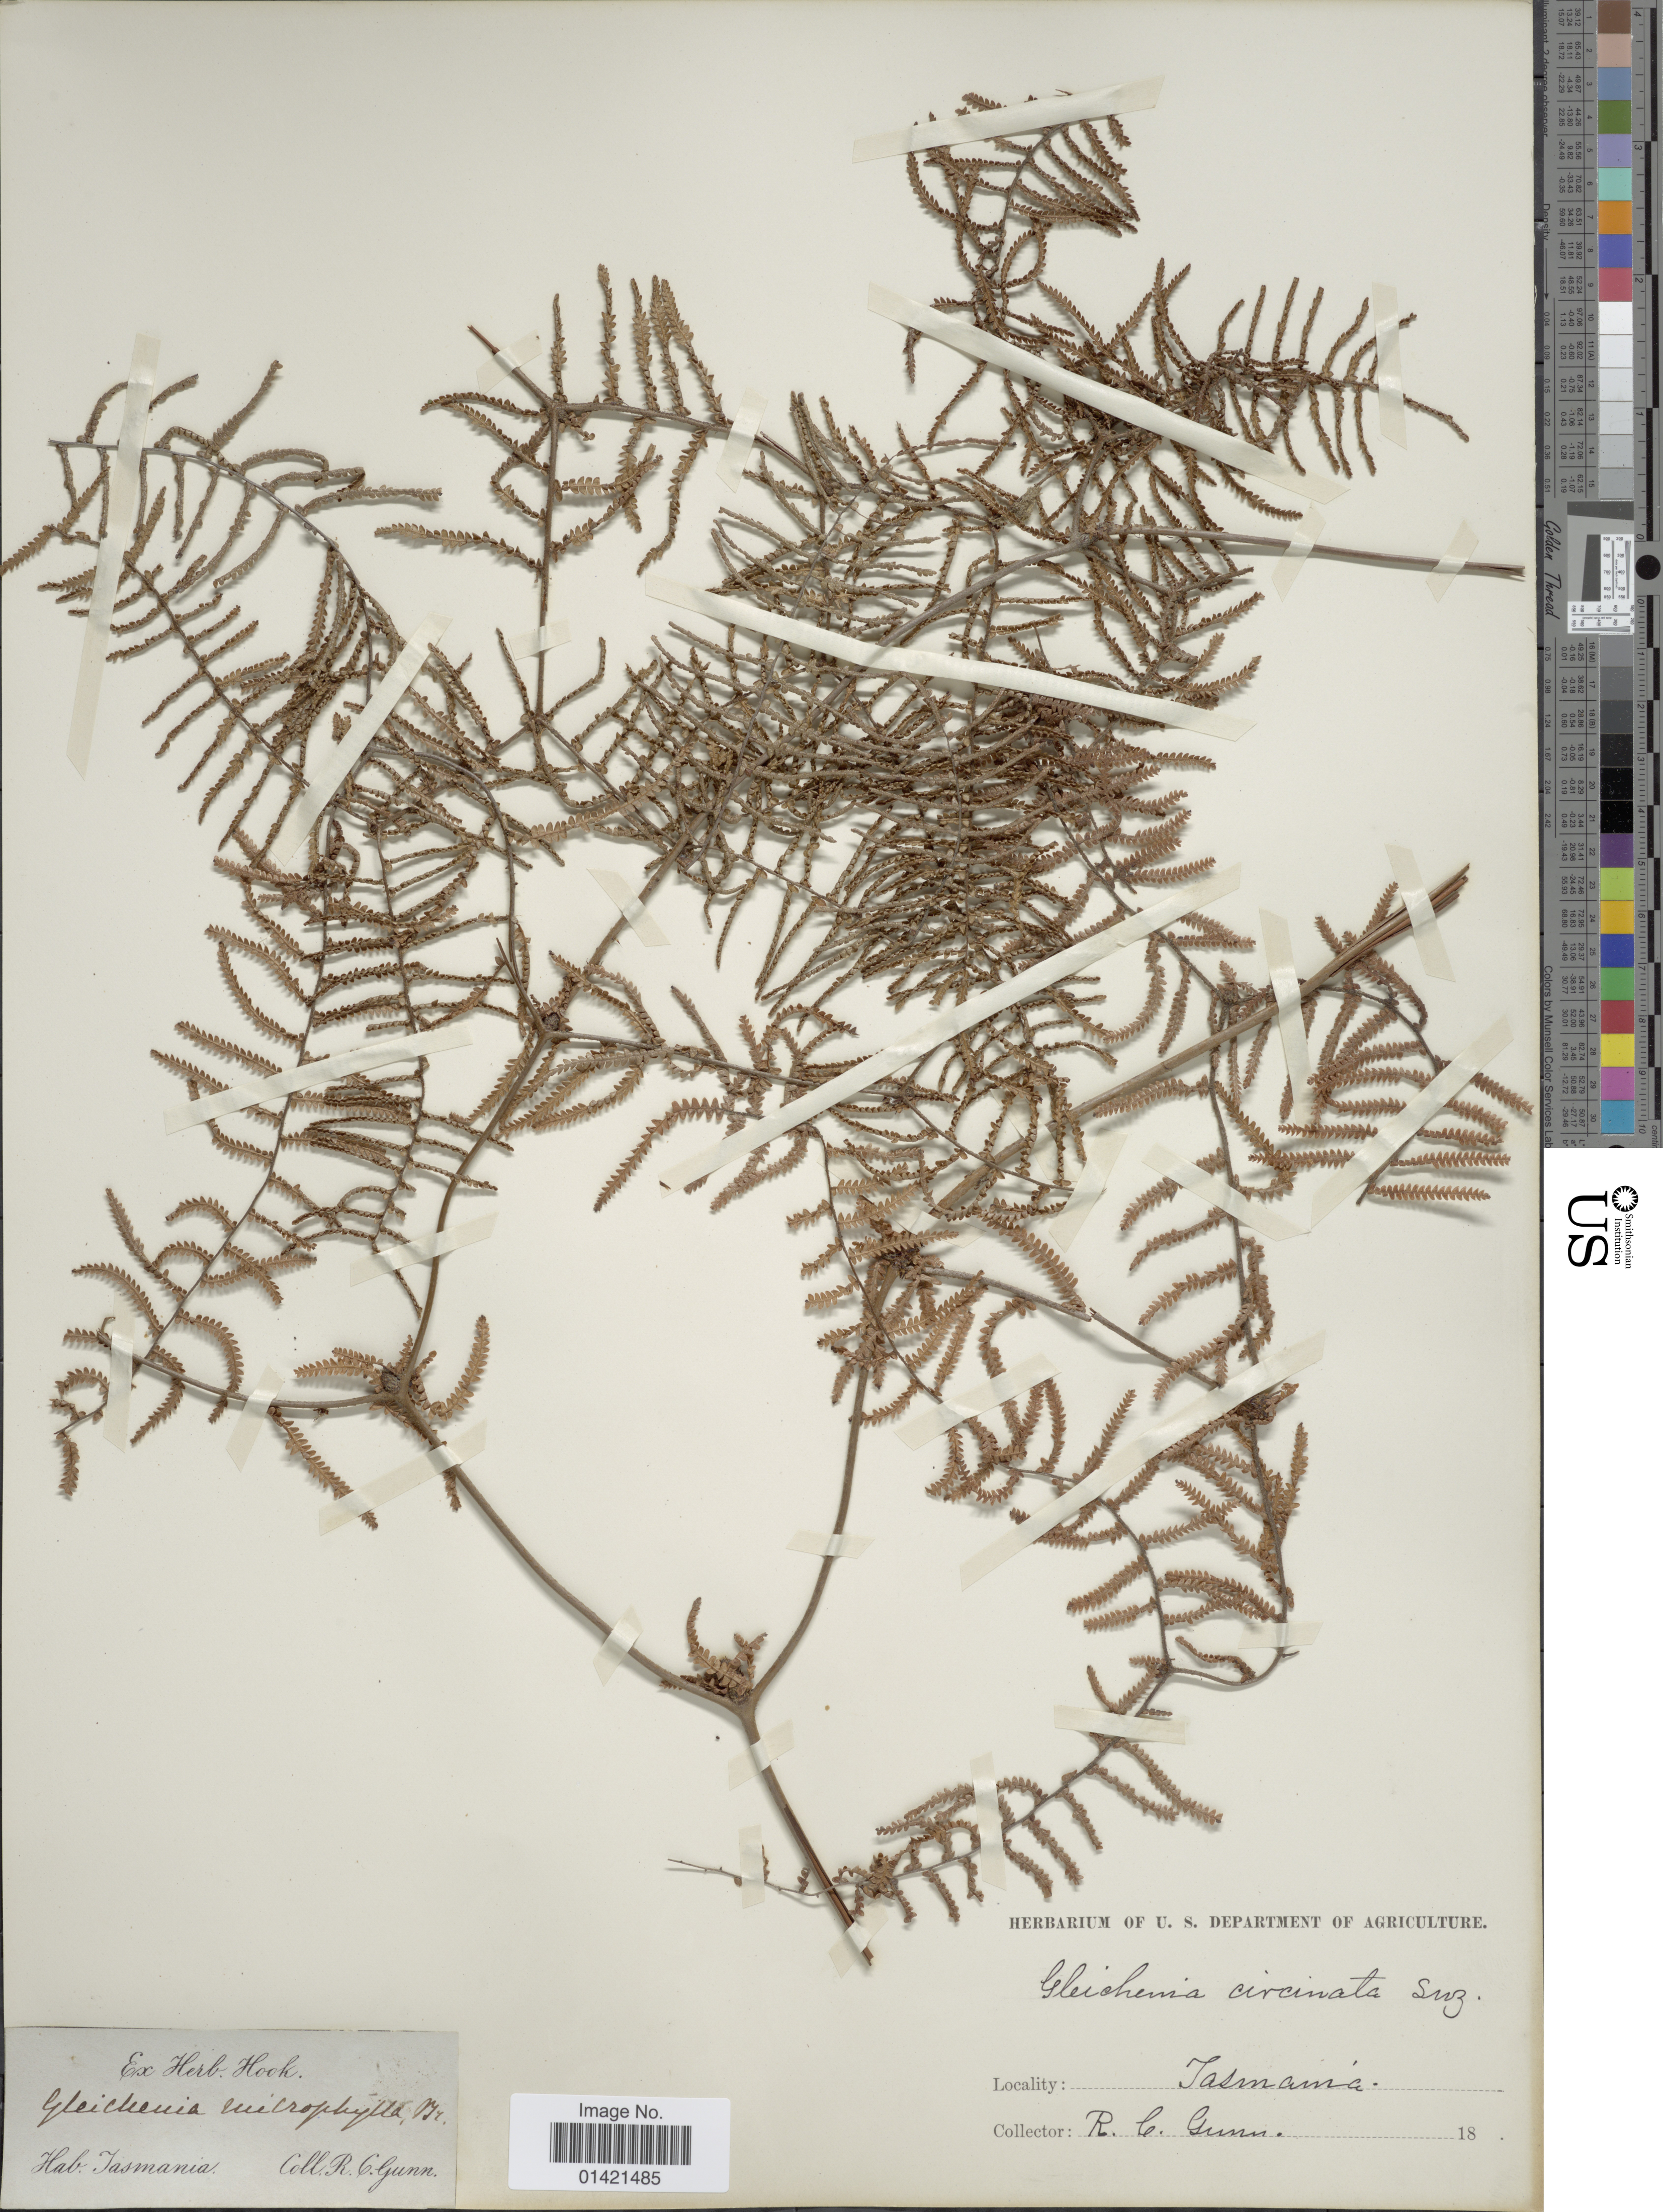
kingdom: Plantae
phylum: Tracheophyta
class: Polypodiopsida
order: Gleicheniales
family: Gleicheniaceae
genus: Gleichenia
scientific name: Gleichenia microphylla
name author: R. Br.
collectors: R. Gunn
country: Australia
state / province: Tasmania